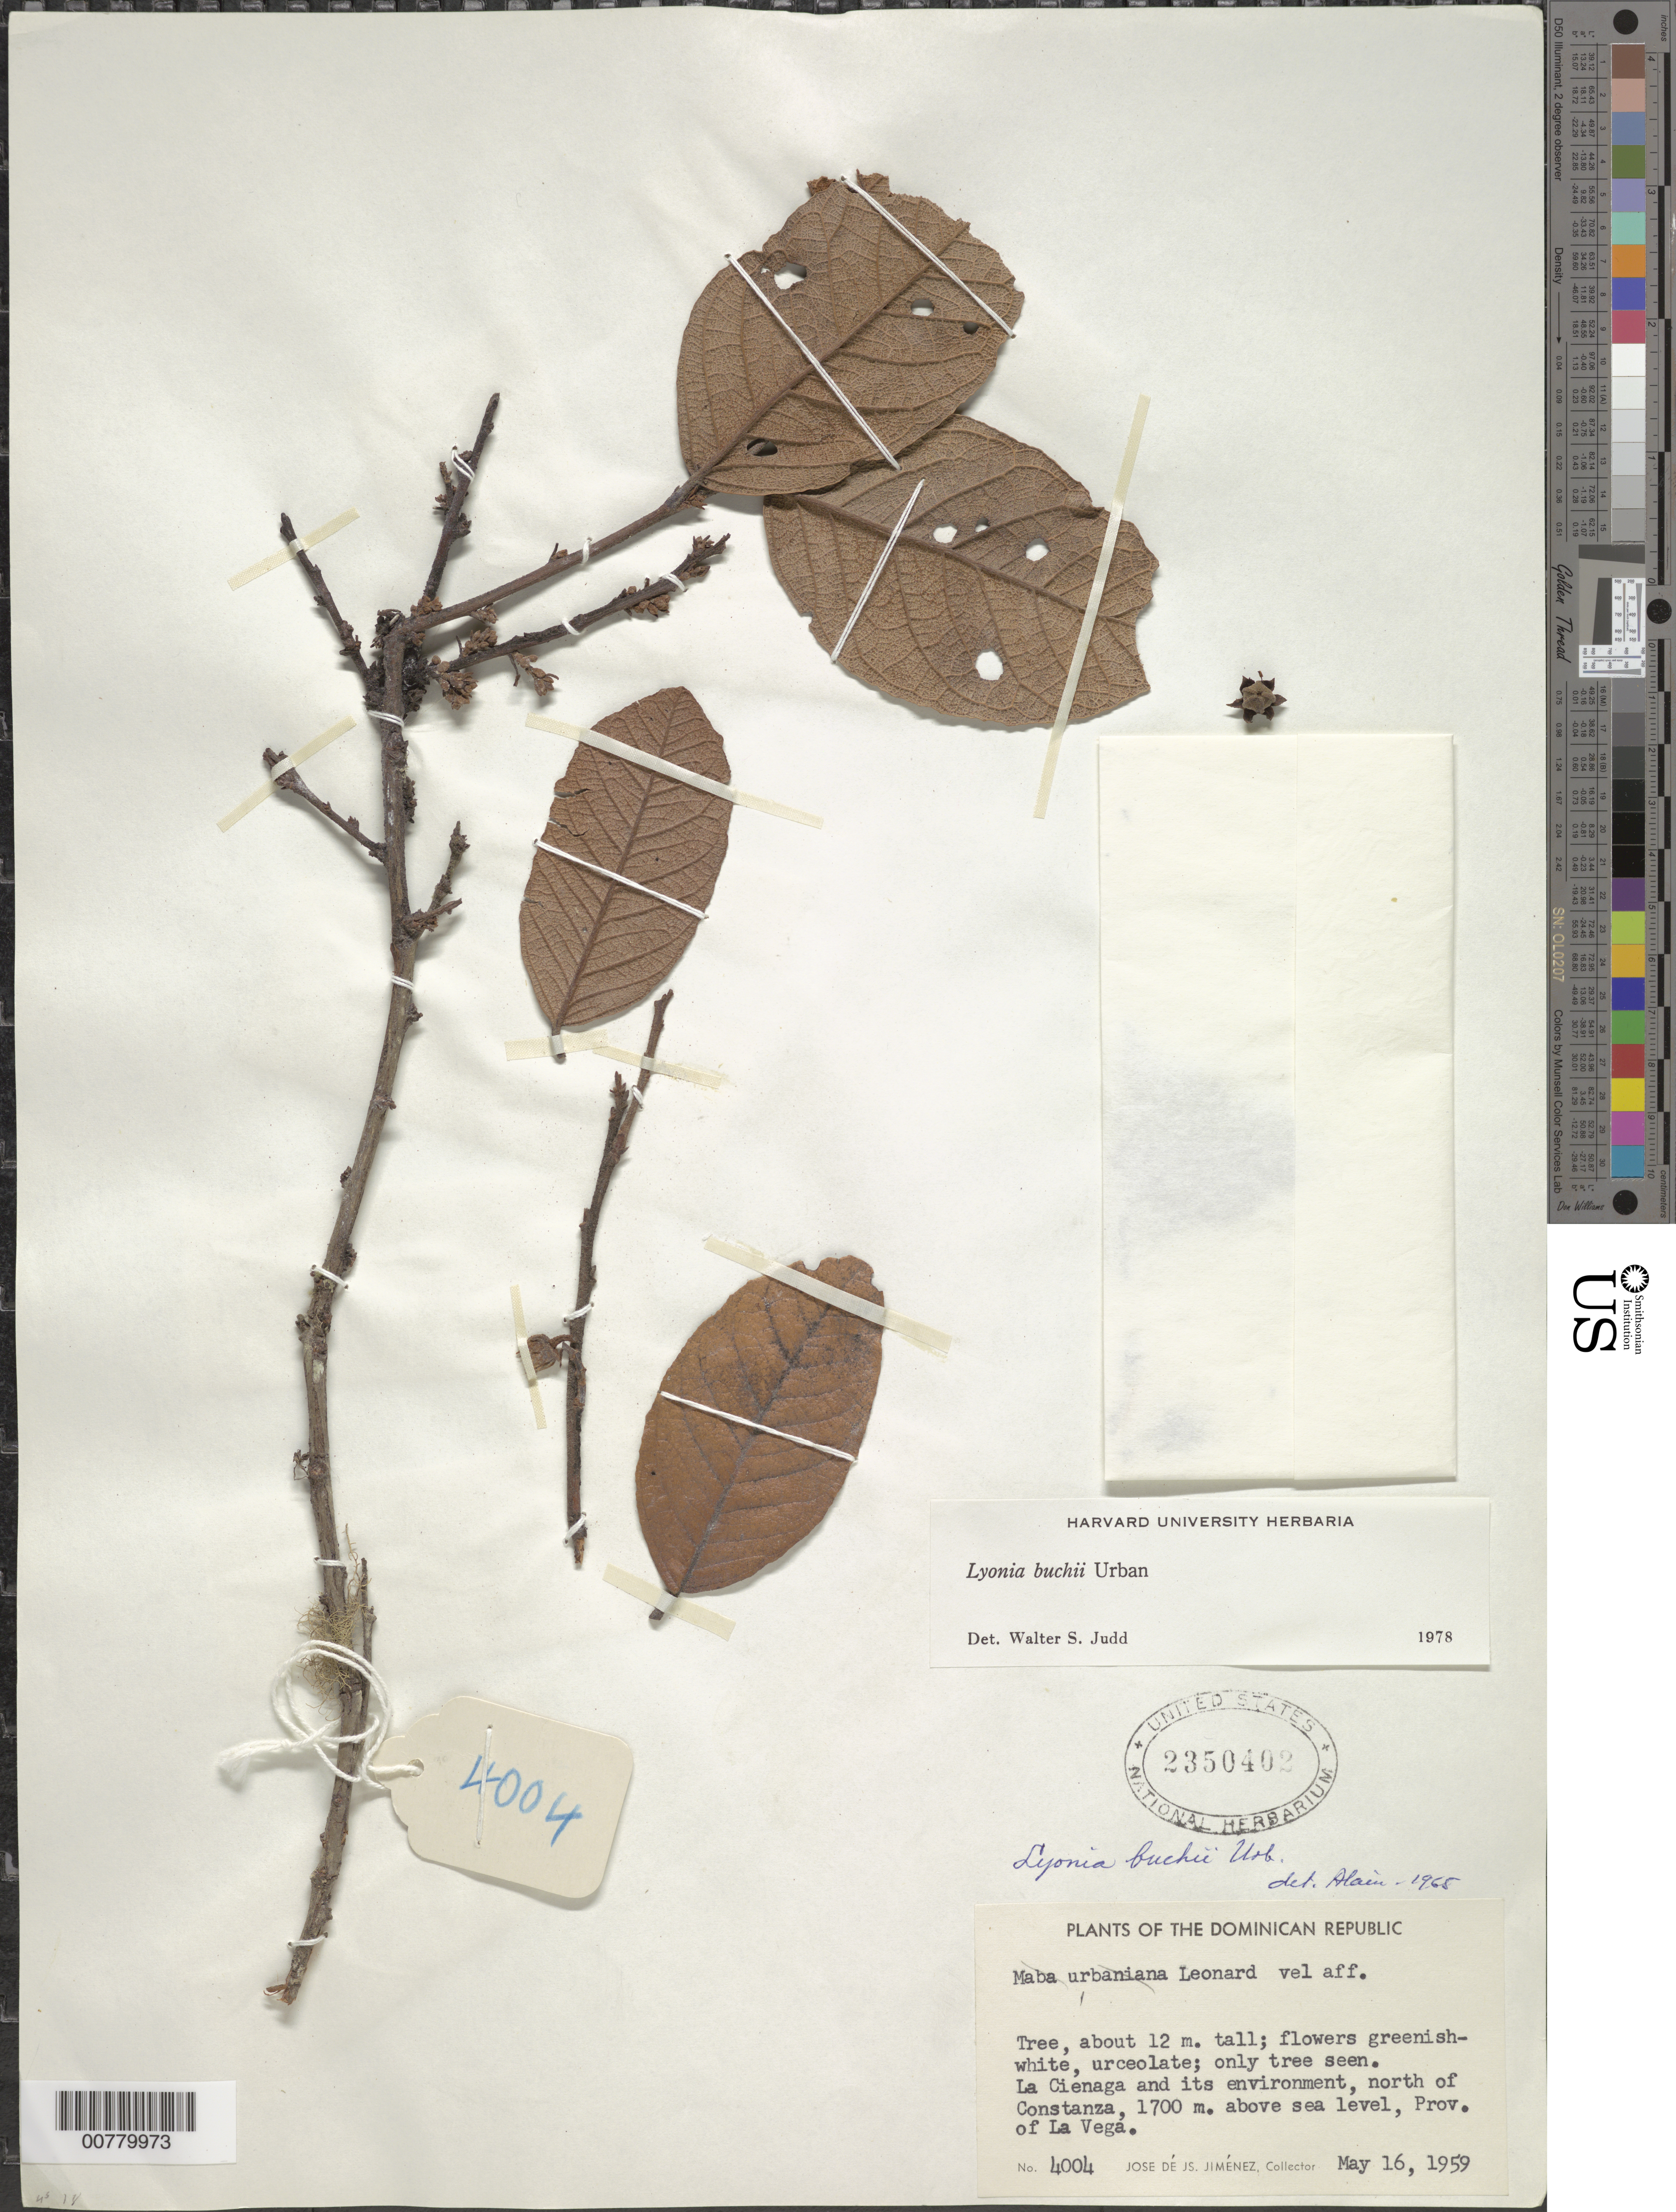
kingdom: Plantae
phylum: Tracheophyta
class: Magnoliopsida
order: Ericales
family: Ericaceae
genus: Lyonia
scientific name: Lyonia buchii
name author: Urb.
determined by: Liogier, Alain H.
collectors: J. J. Jiménez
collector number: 4004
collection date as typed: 16 May 1959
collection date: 1959-05-16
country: Dominican Republic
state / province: La Vega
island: Hispaniola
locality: La Cienaga and its environment, north of Constanza.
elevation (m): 1700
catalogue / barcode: US 2350402